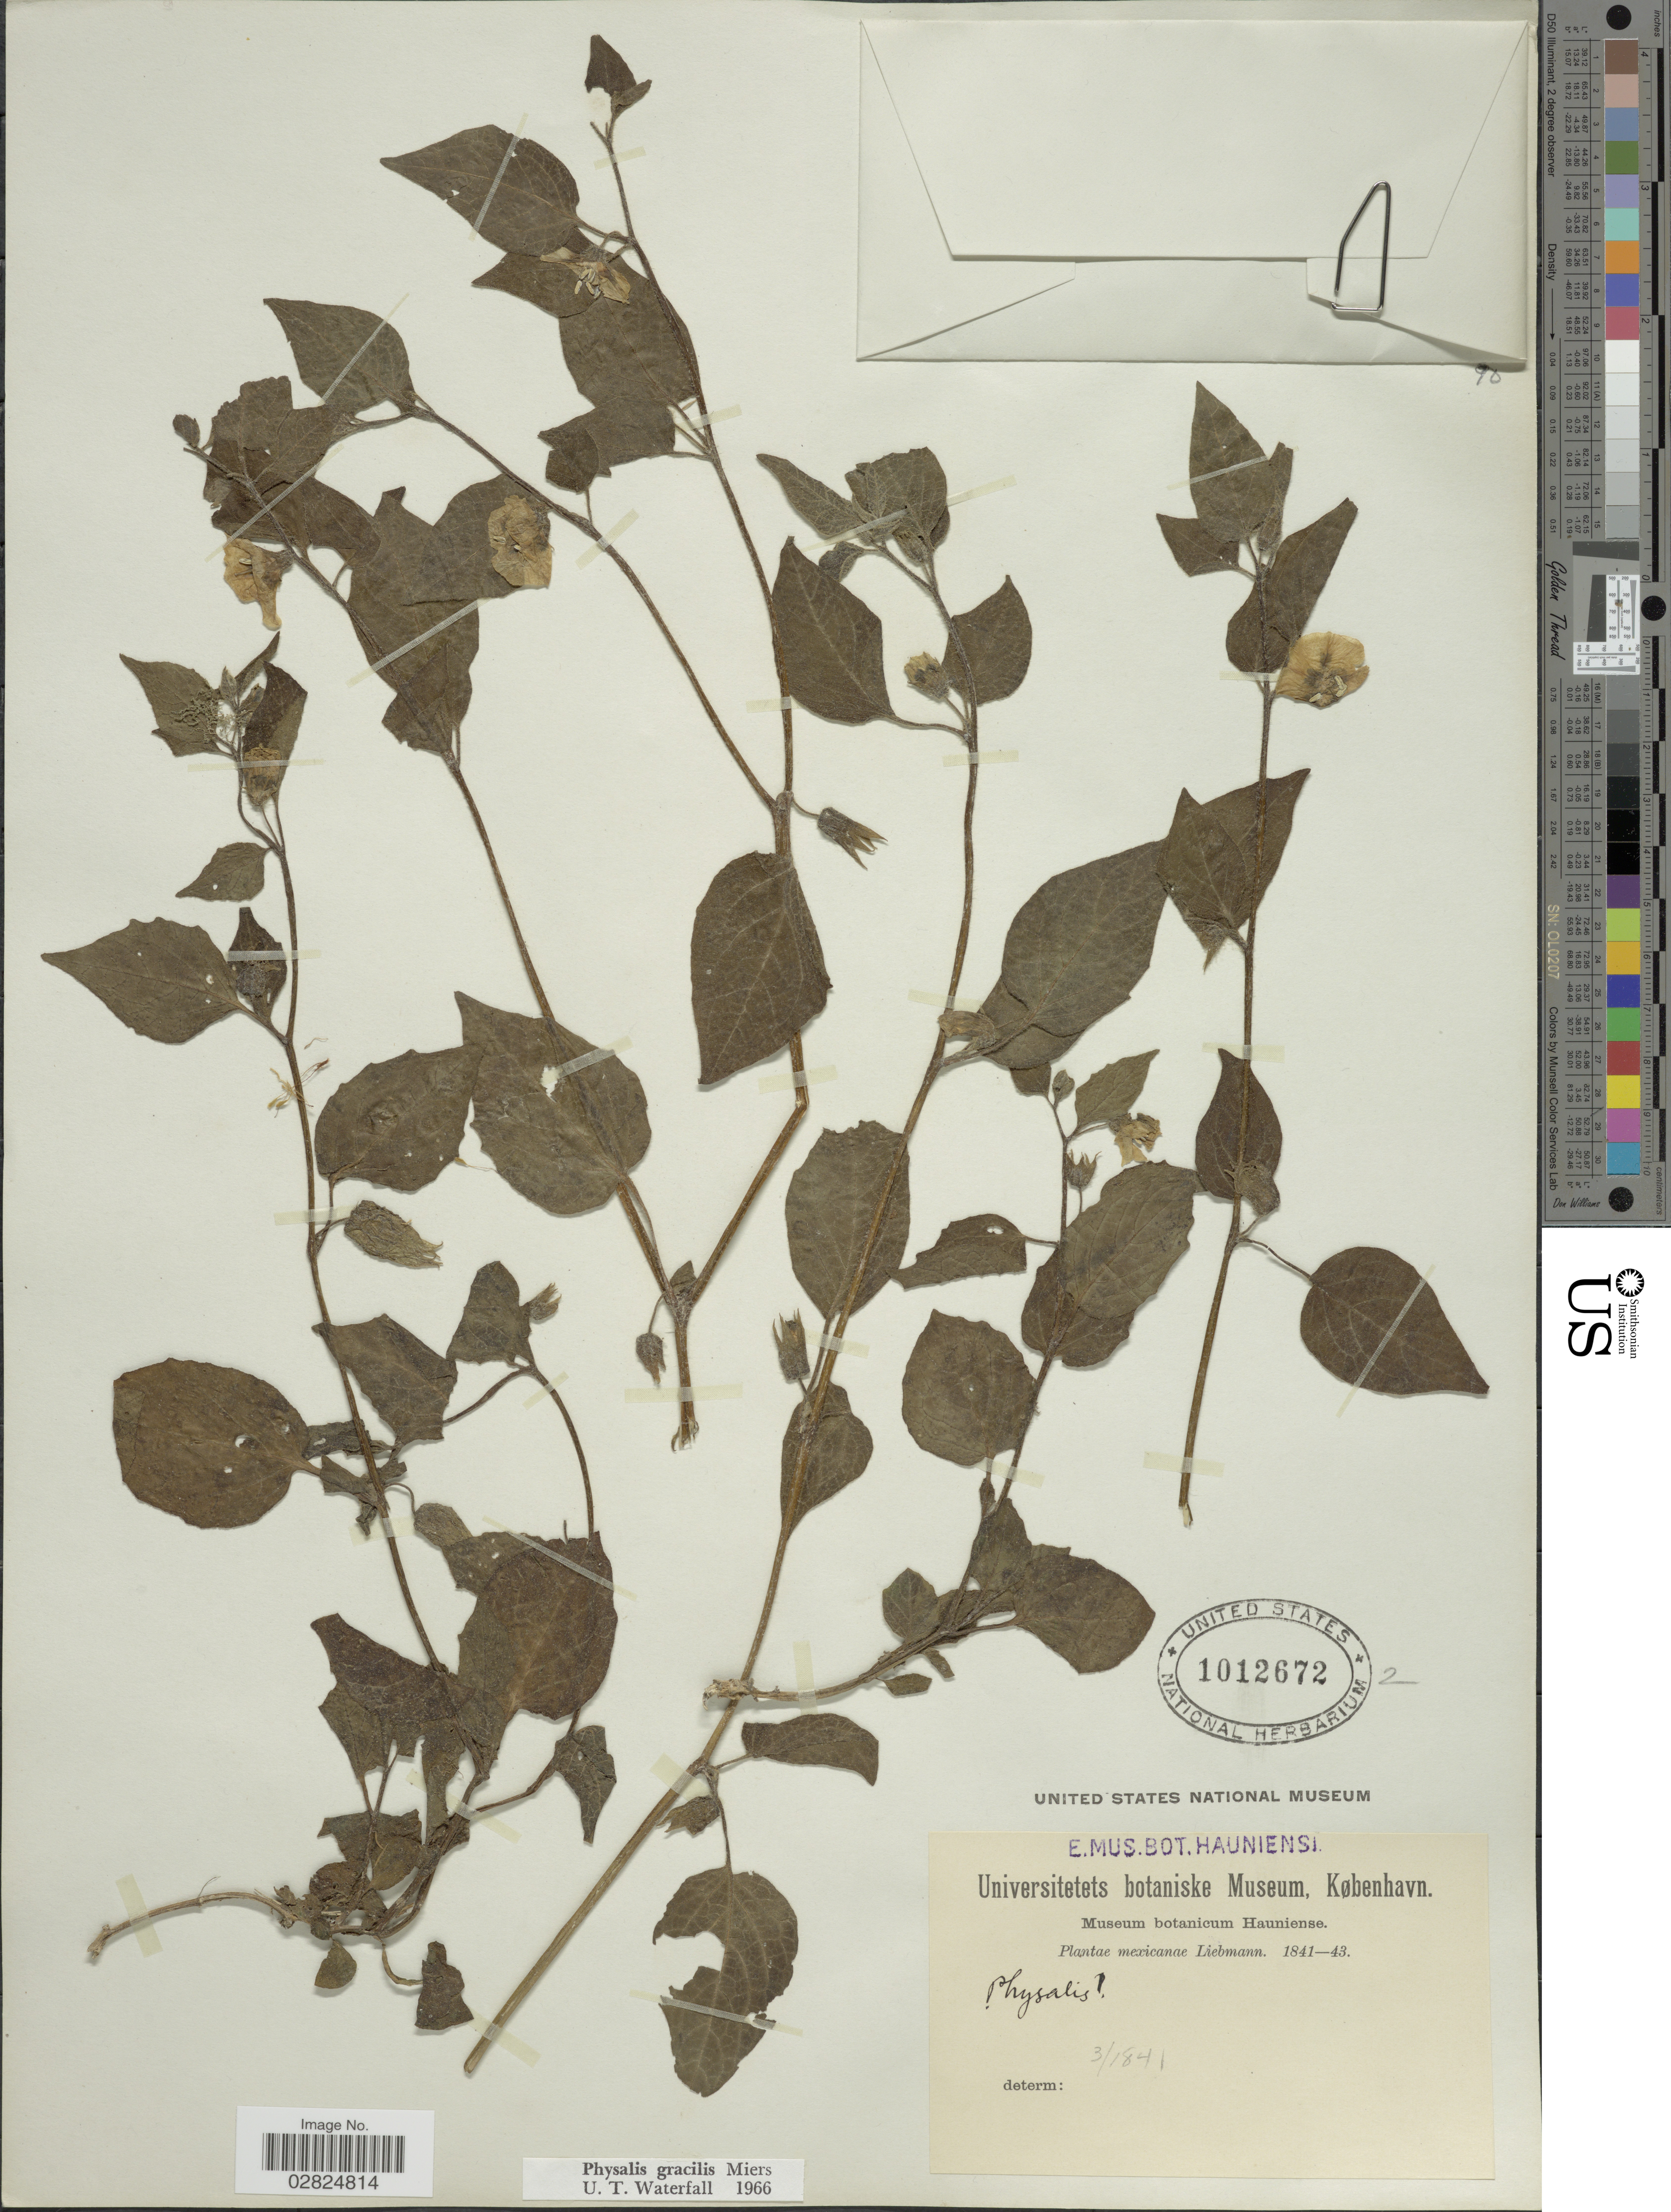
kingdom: Plantae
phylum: Tracheophyta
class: Magnoliopsida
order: Solanales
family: Solanaceae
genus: Physalis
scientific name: Physalis gracilis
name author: Miers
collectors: Liebmann, --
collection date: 1841-03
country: Mexico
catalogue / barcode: US 1012672